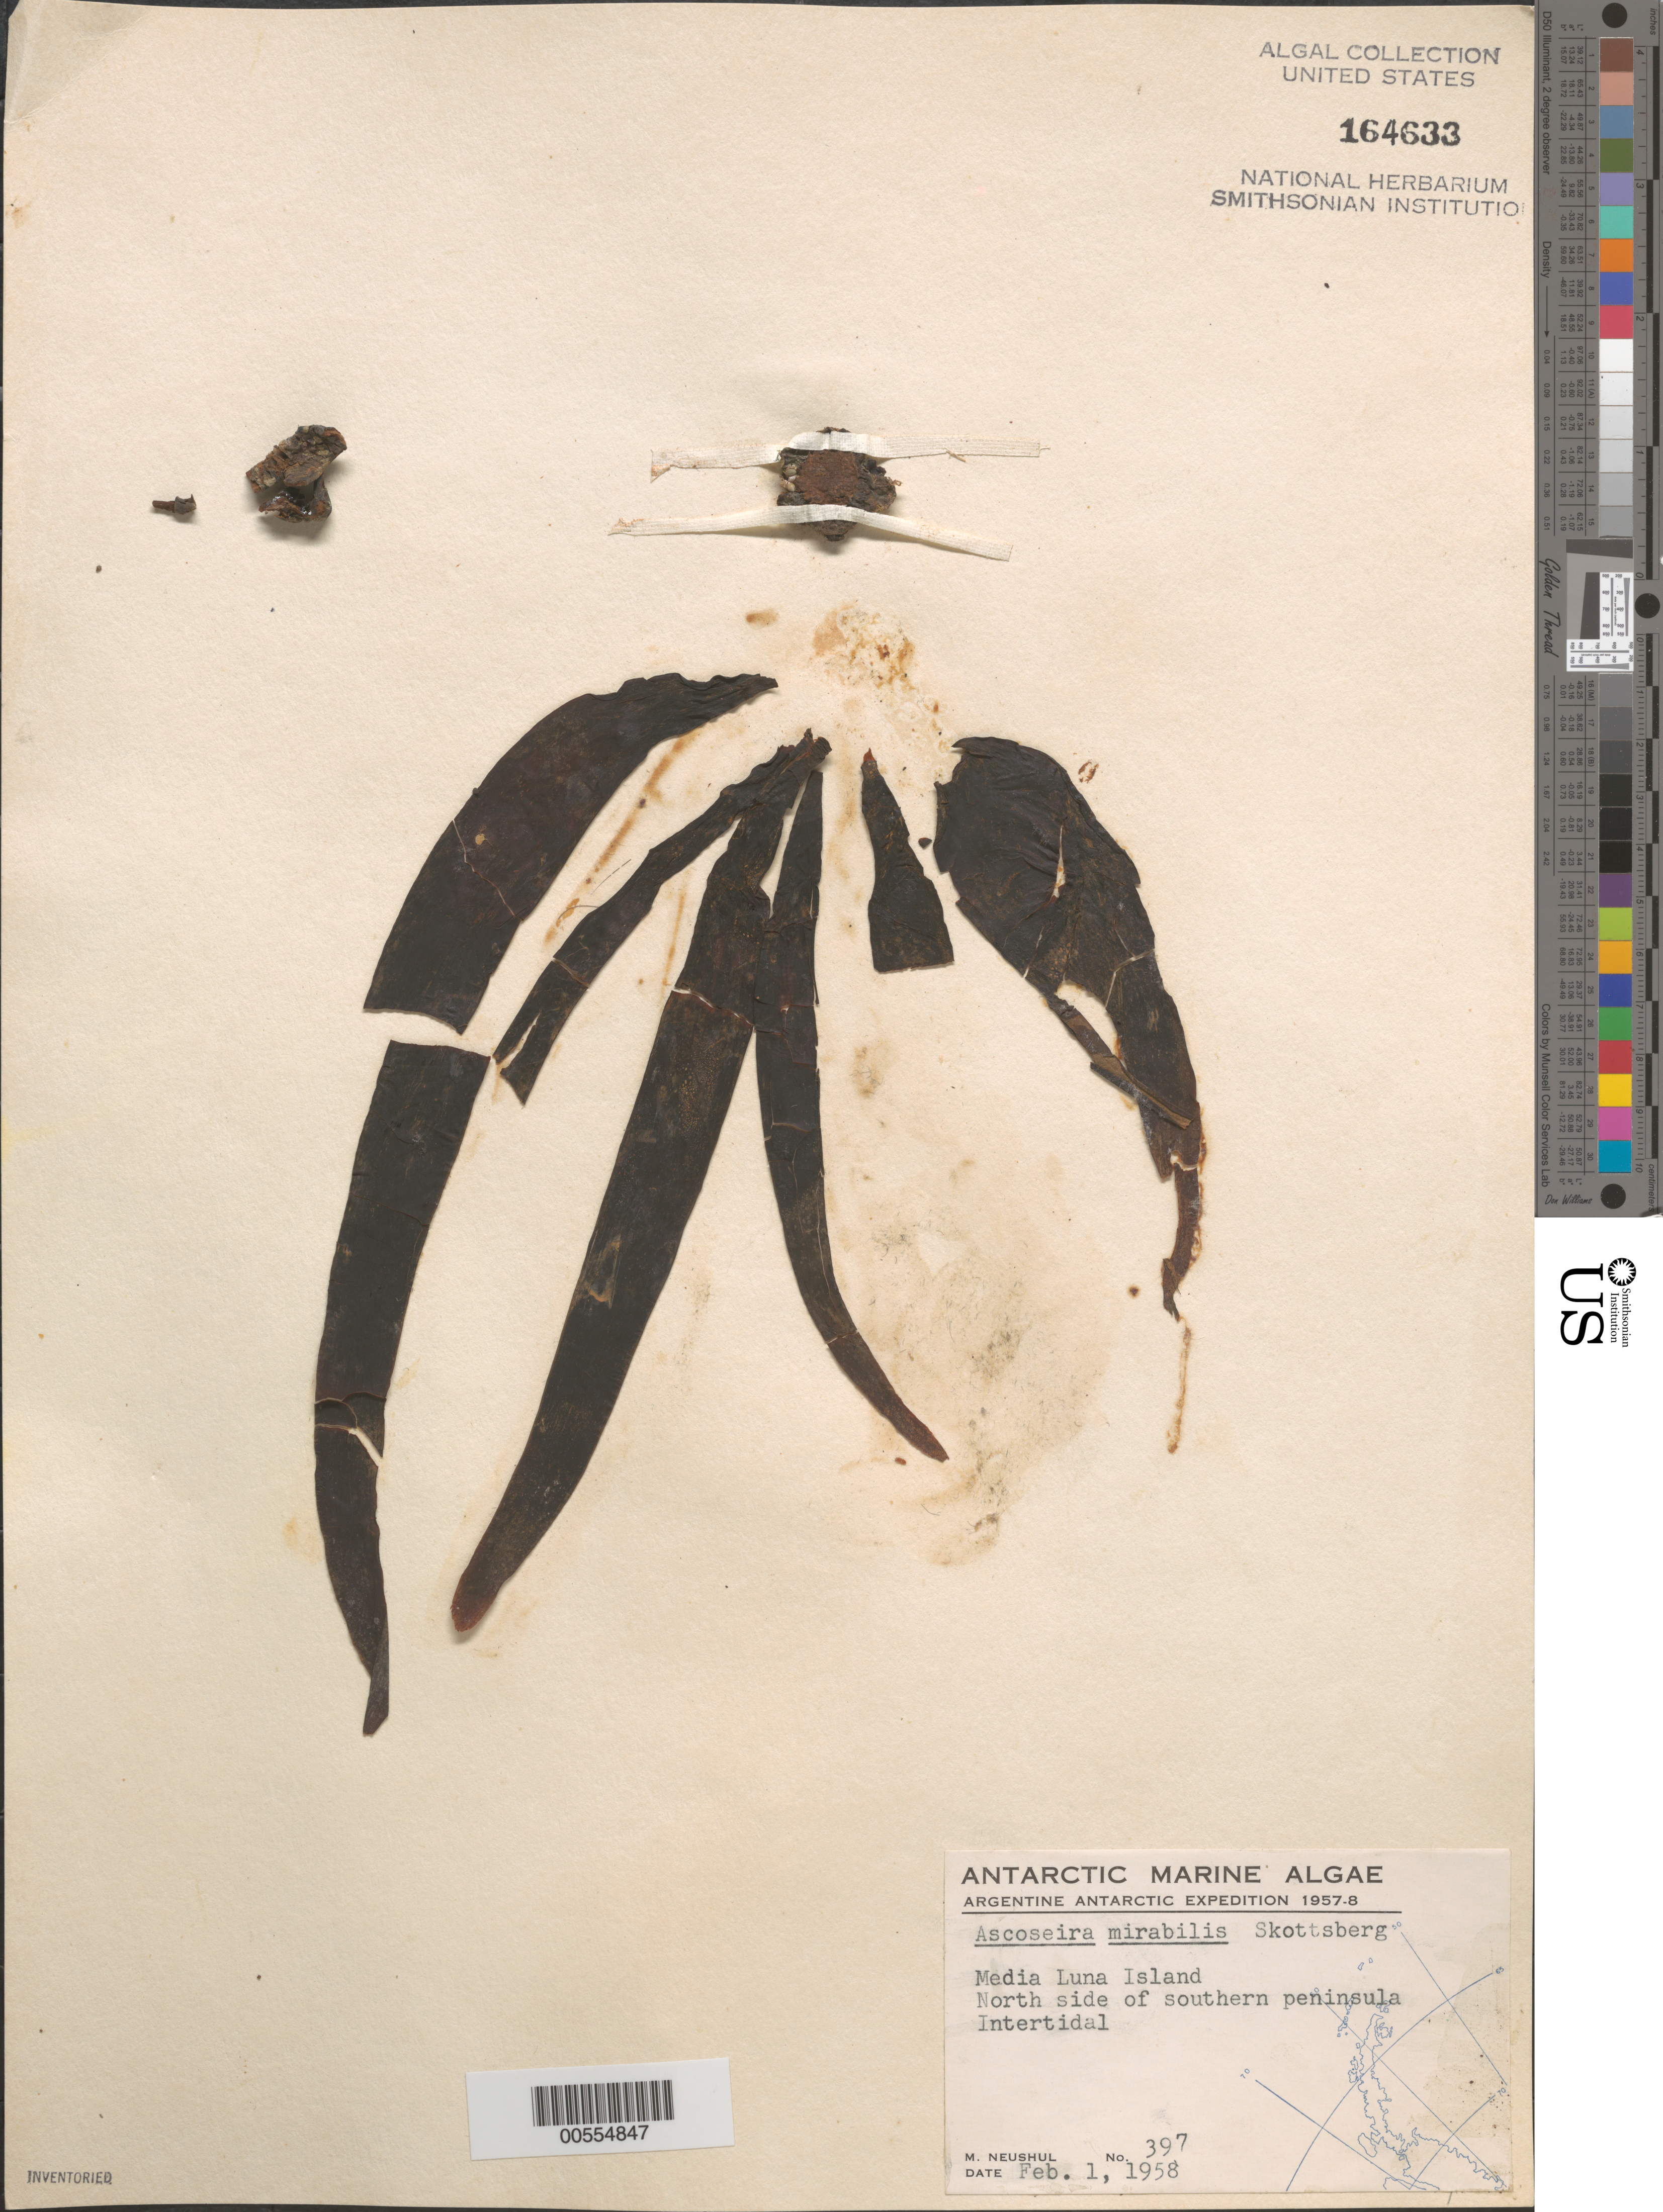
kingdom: Chromista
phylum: Ochrophyta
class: Phaeophyceae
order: Ascoseirales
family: Ascoseiraceae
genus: Ascoseira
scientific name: Ascoseira mirabilis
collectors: M. Neushul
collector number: Neushul 397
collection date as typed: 01 Feb 1958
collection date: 1958-02-01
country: Antarctica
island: Half Moon Island (Media Luna Island)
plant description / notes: Argentine Antarctic Expedition, 1957-1958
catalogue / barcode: US 164633